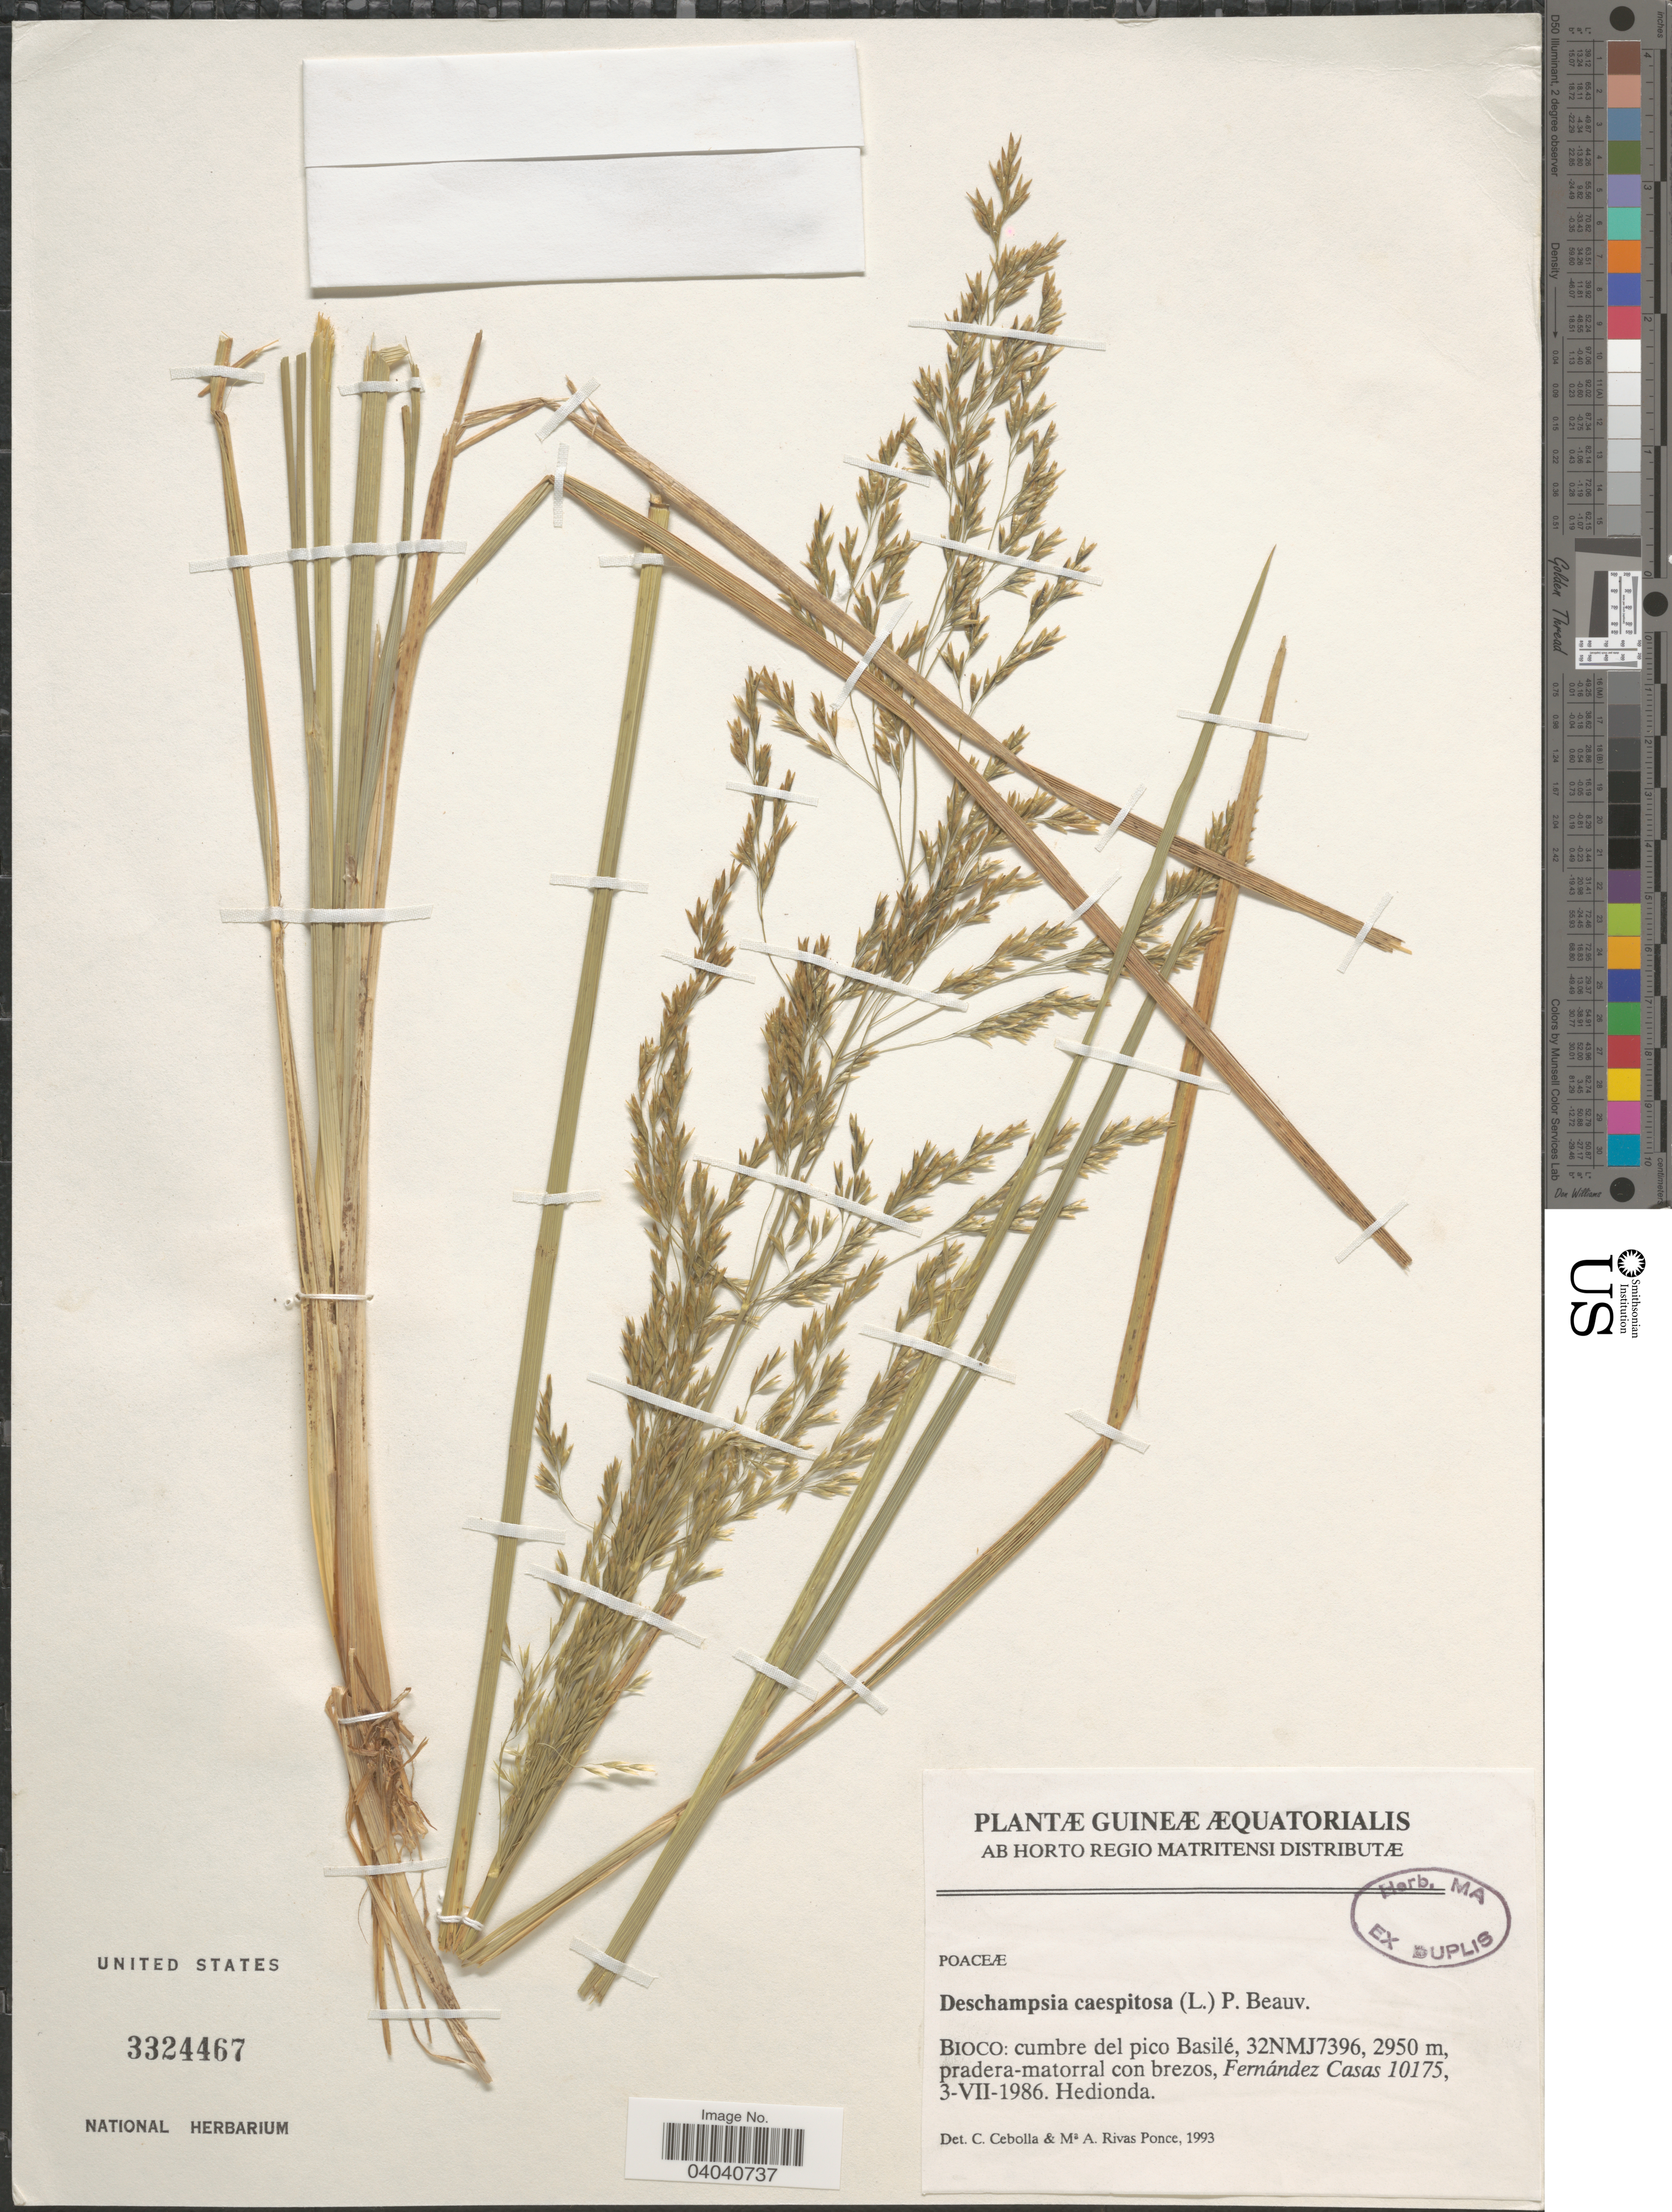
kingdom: Plantae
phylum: Tracheophyta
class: Liliopsida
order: Poales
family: Poaceae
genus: Deschampsia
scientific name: Deschampsia cespitosa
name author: (L.) P. Beauv.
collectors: F. Casas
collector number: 10175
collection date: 1986-07-03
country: Equatorial Guinea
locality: Guineæ Æquatorialis. Bioco: cumbre del pico Basilé, 32NMJ7396.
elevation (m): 2950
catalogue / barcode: US 3324467